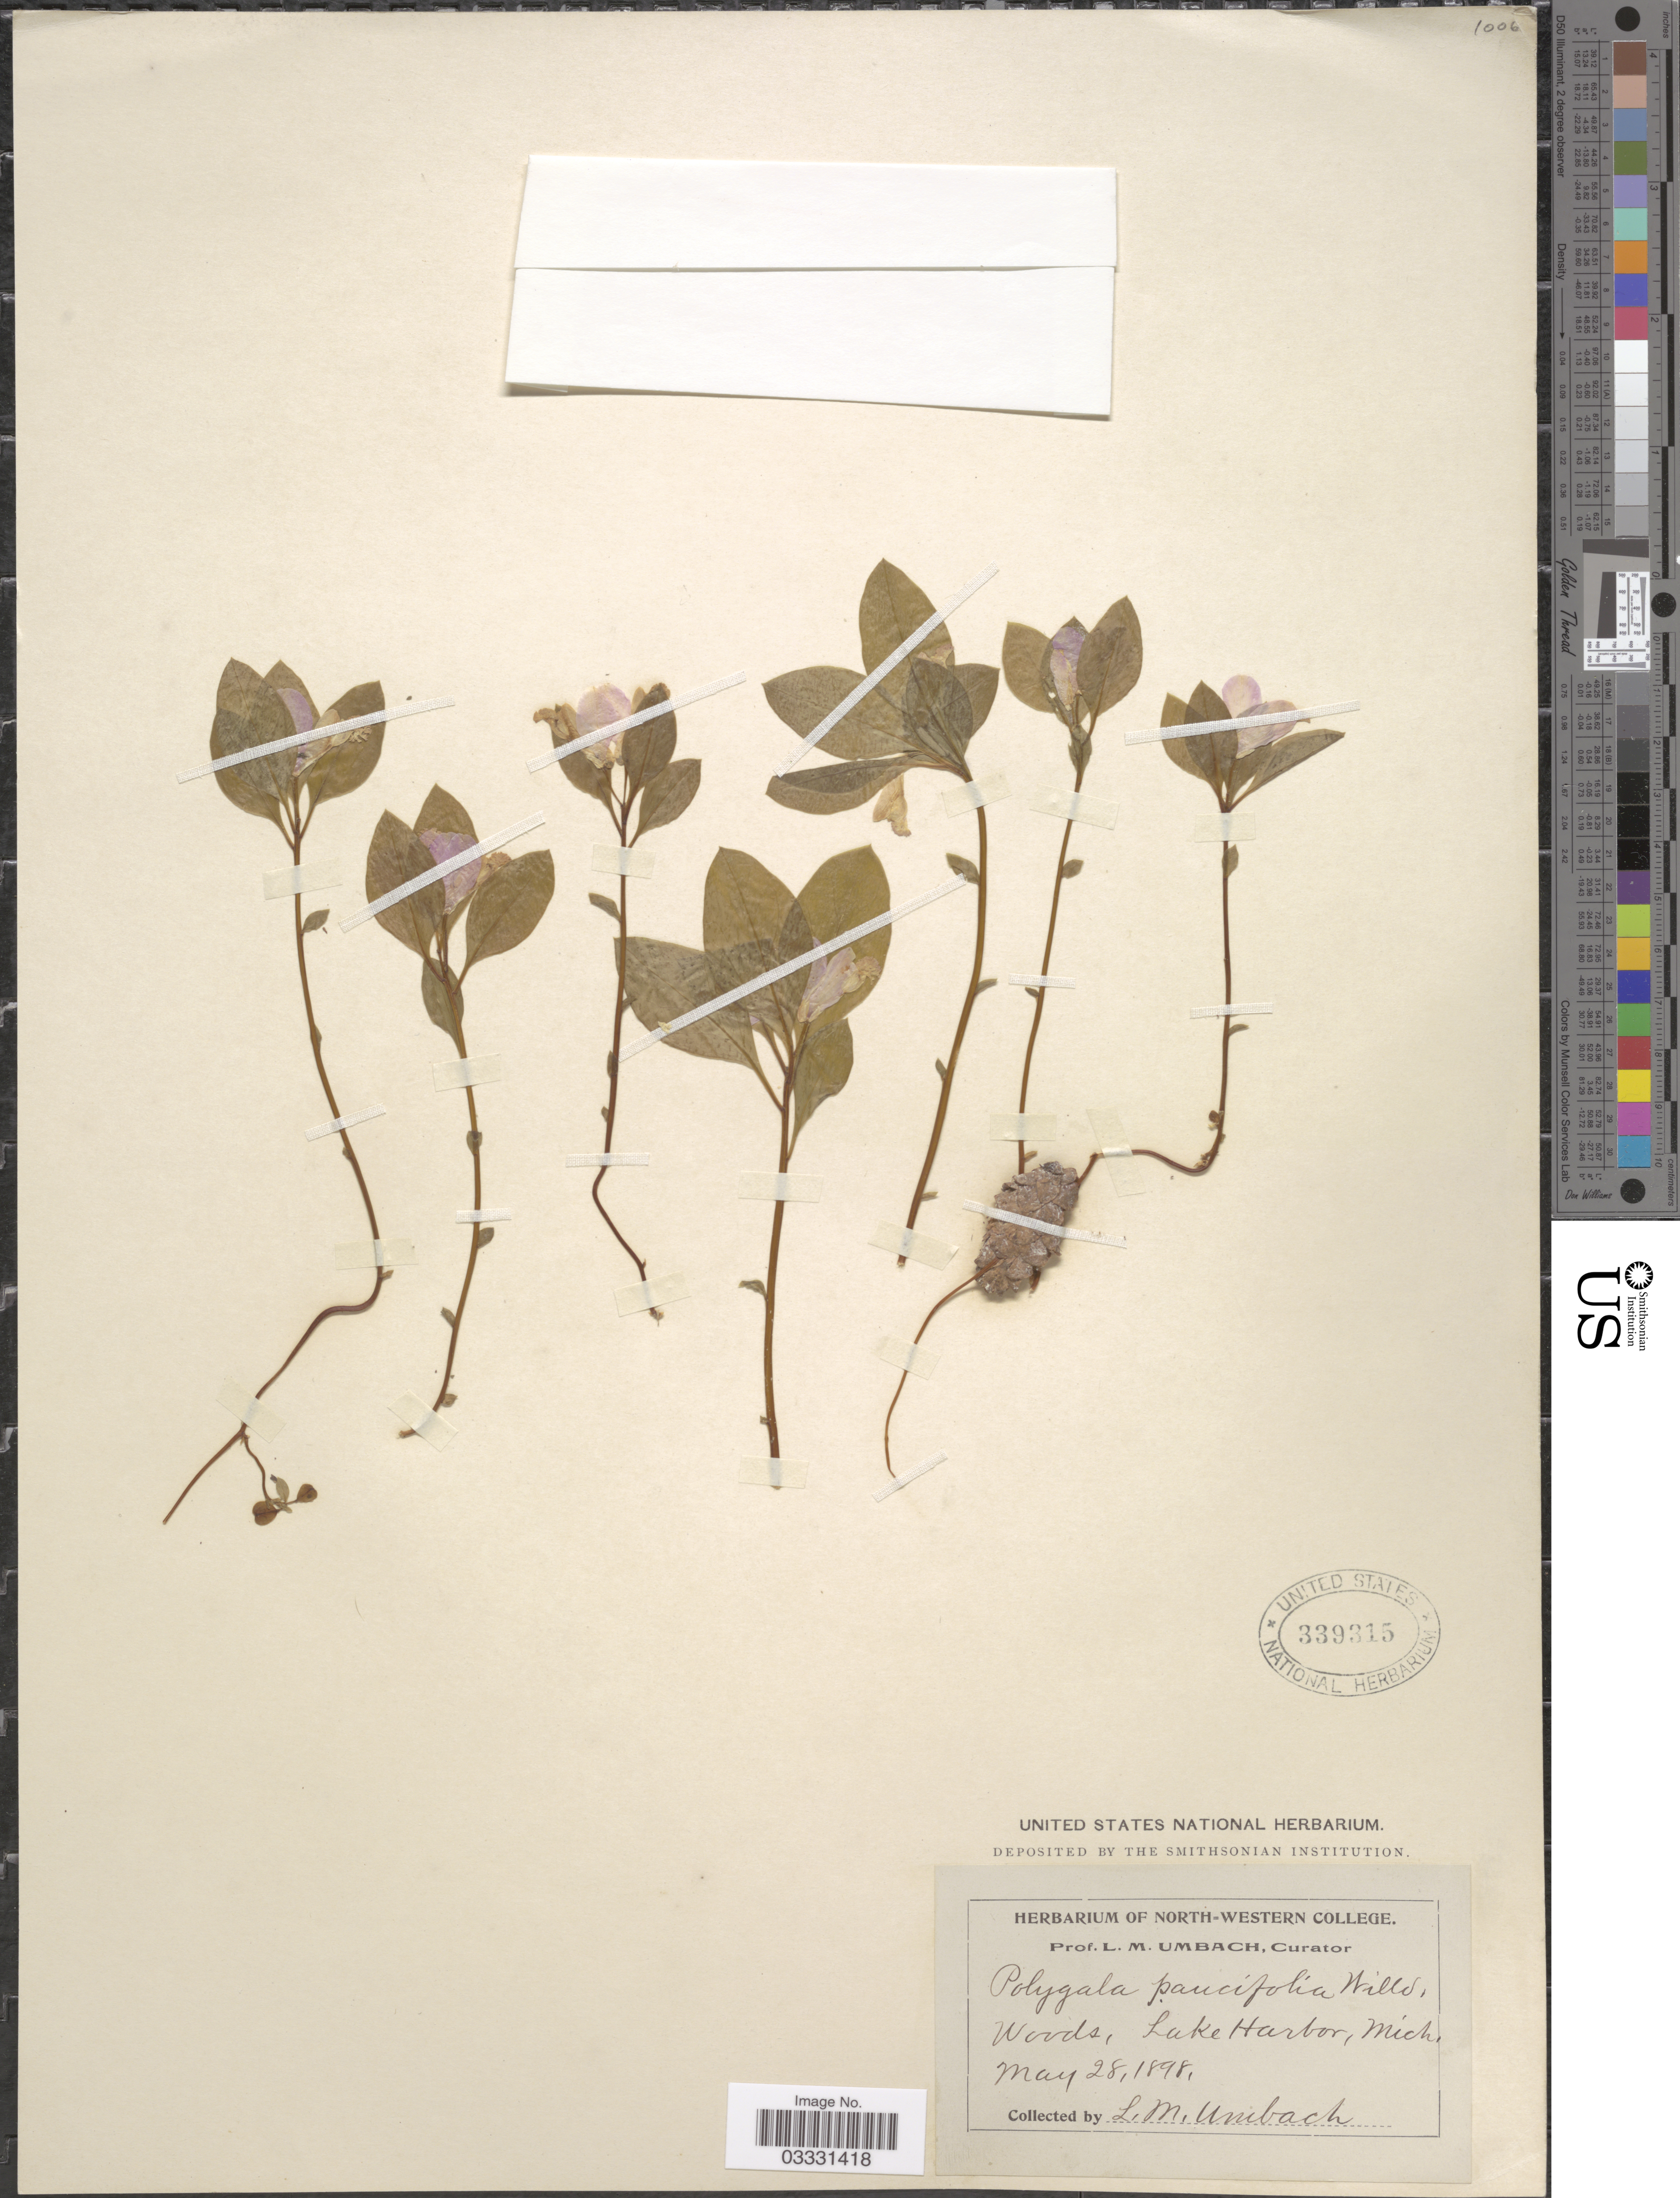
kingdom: Plantae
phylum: Tracheophyta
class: Magnoliopsida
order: Fabales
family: Polygalaceae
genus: Polygaloides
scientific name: Polygaloides paucifolia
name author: (Willd.) J.R. Abbott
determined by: Strong, Mark T., (BOT), Smithsonian Institution - National Museum of Natural History (UNITED STATES)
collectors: L. M. Umbach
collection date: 1898-05-28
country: United States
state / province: Michigan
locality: Lake Harbor.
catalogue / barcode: US 339315